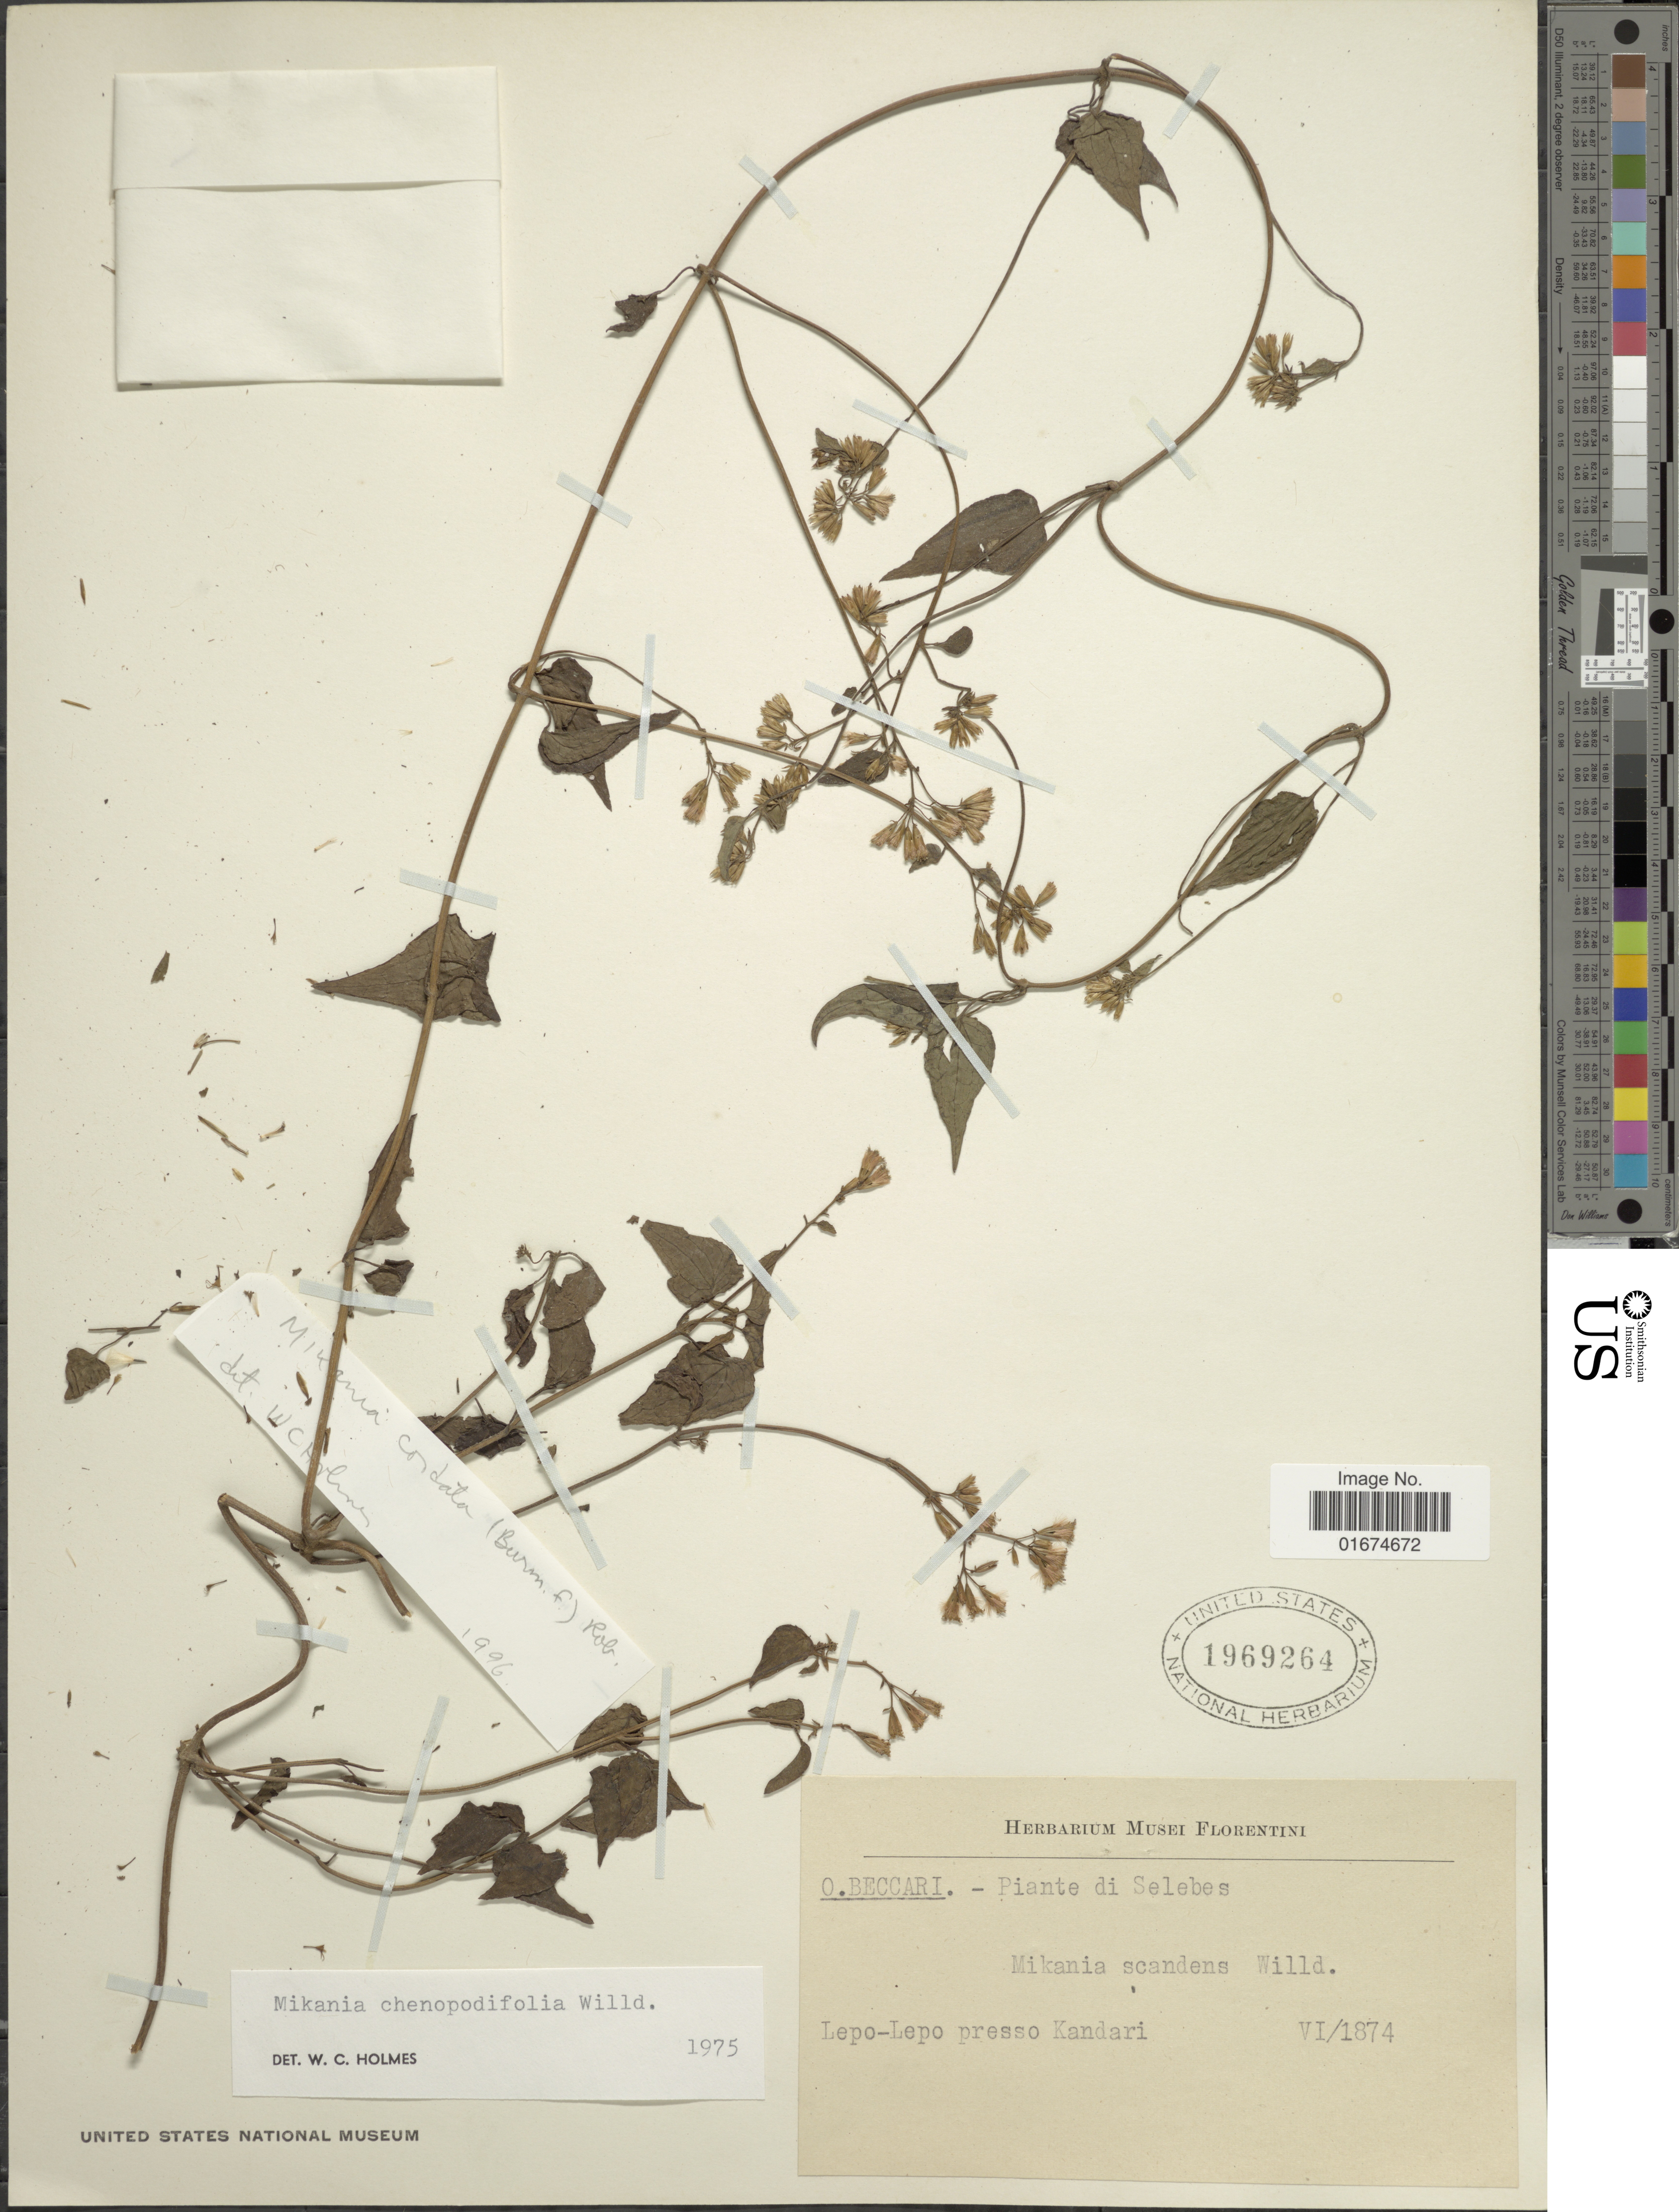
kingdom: Plantae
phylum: Tracheophyta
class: Magnoliopsida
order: Asterales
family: Asteraceae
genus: Mikania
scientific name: Mikania cordata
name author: (Burm. f.) B.L. Rob.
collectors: O. Beccari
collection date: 1874-06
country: Indonesia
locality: Selebes, Lepo-Lepo presso Kandari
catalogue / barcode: US 1969264